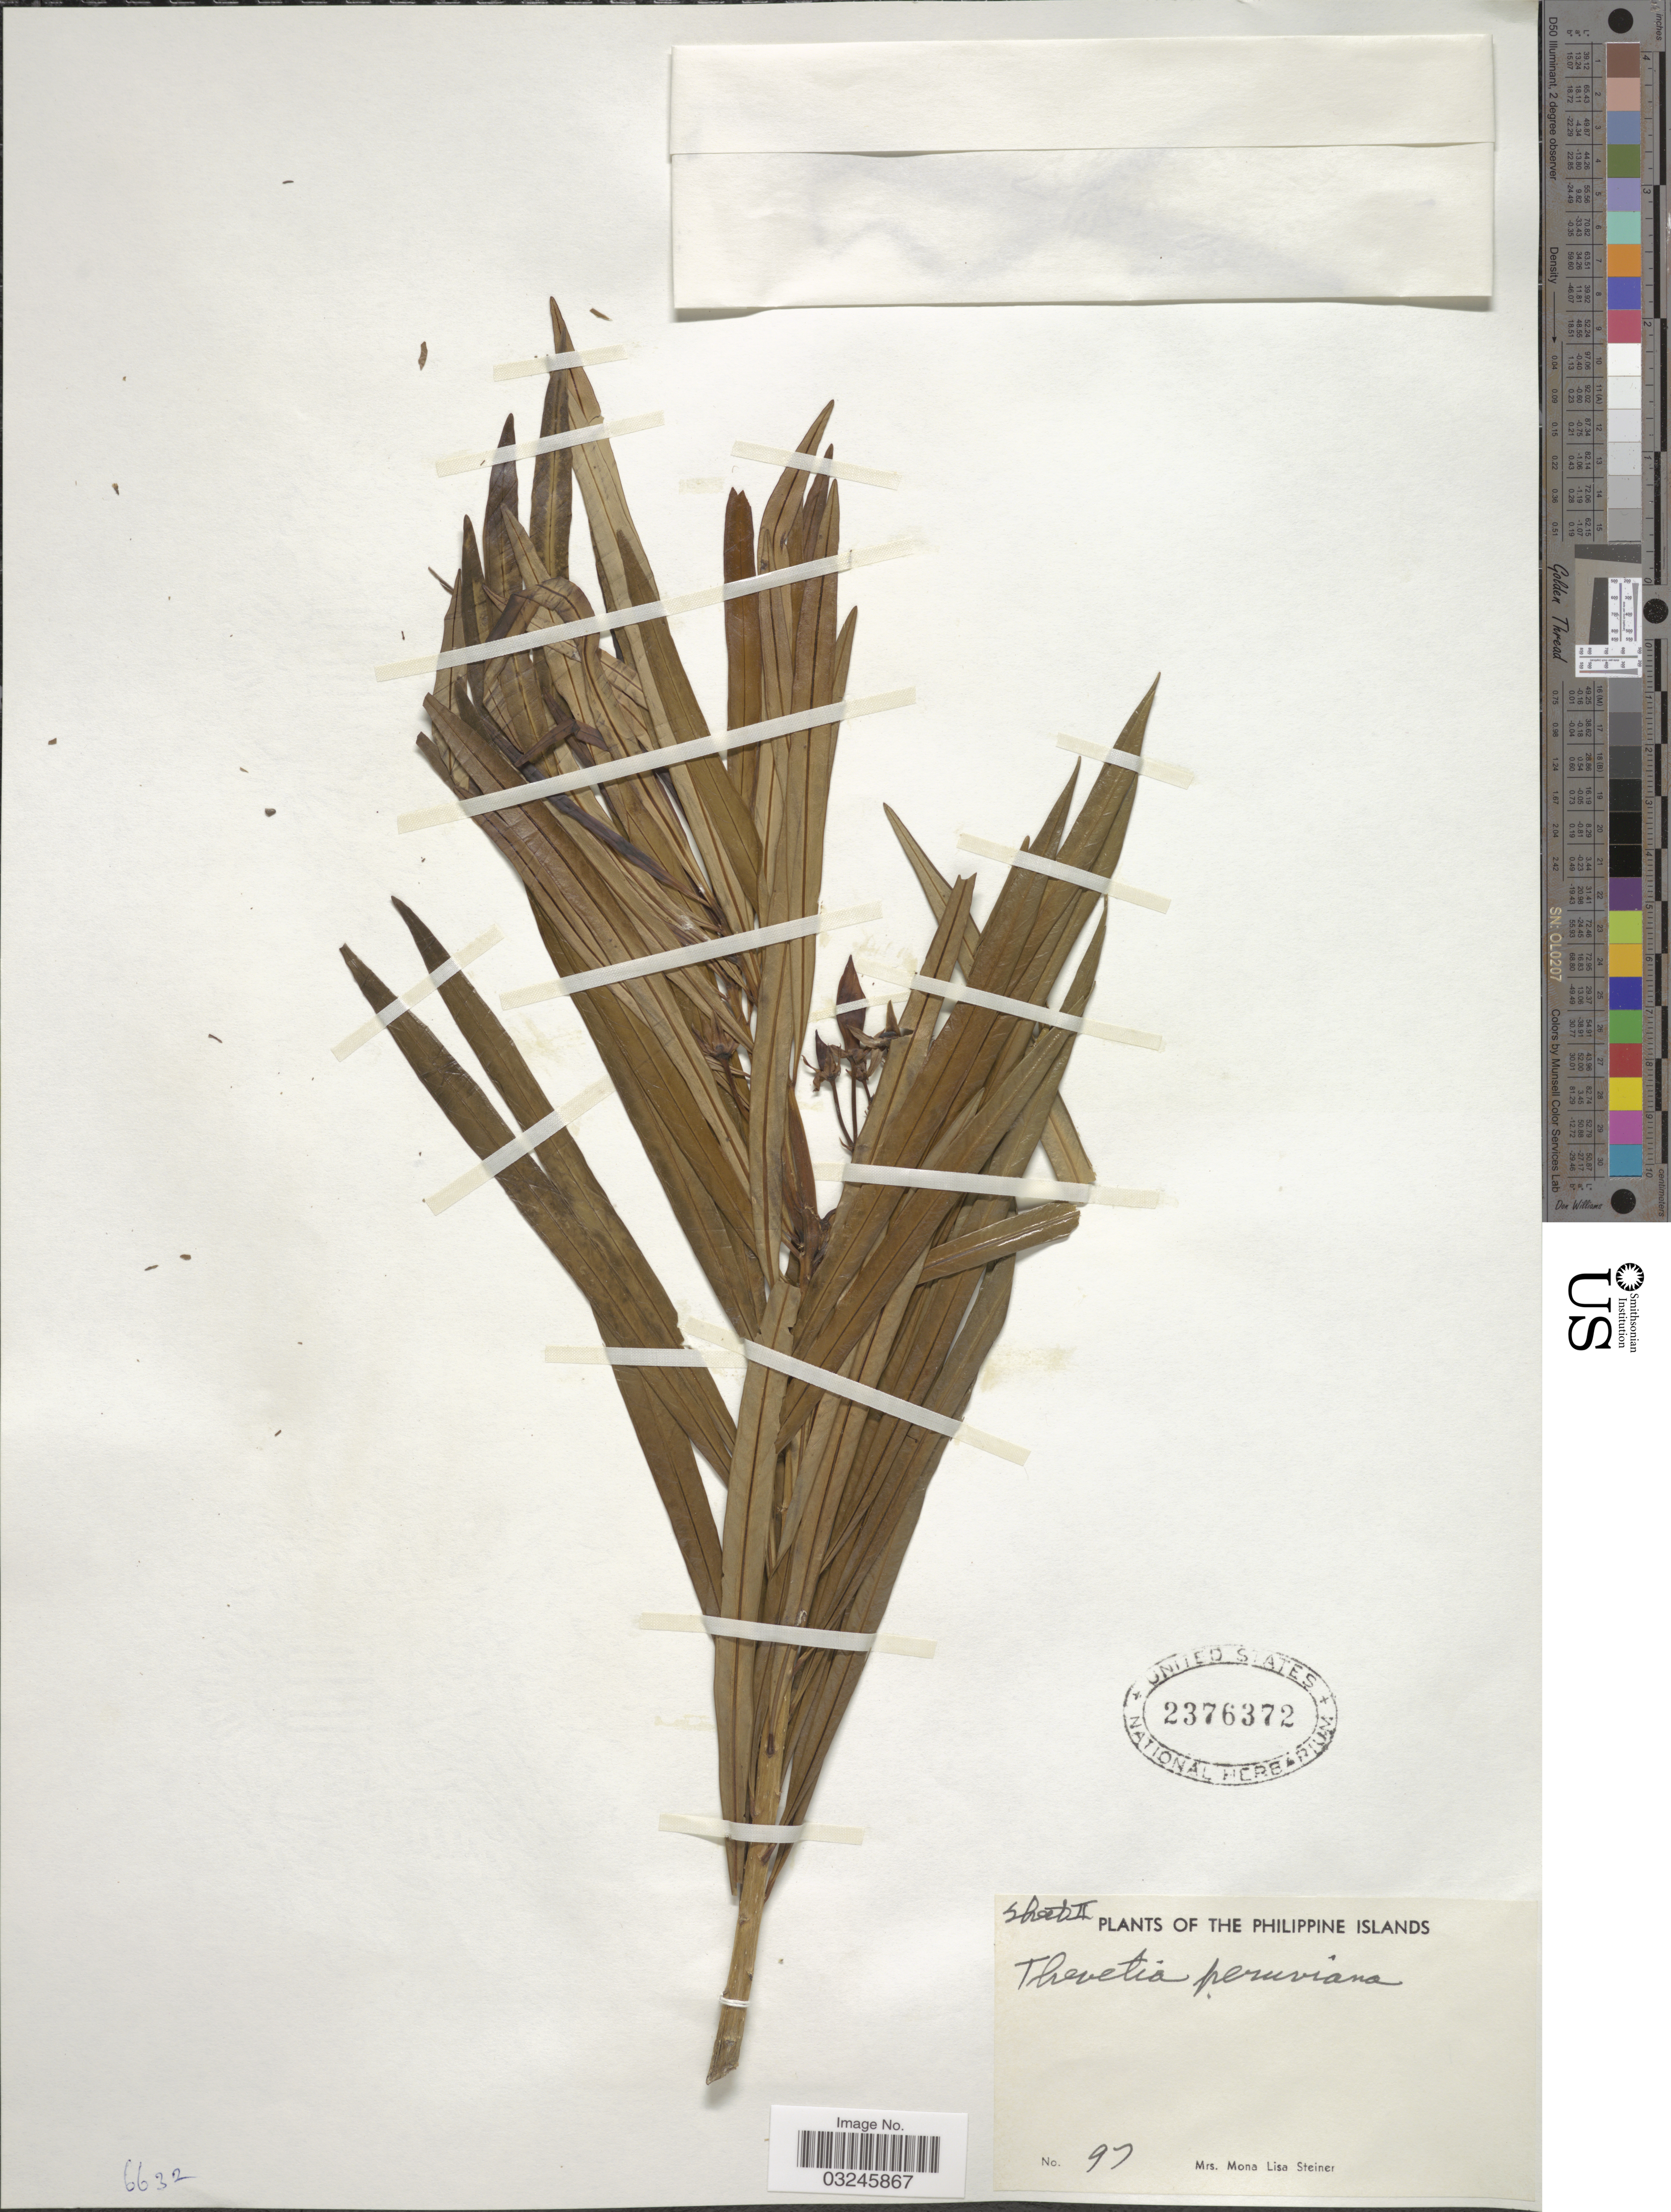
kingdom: Plantae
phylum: Tracheophyta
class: Magnoliopsida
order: Gentianales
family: Apocynaceae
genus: Thevetia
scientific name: Thevetia peruviana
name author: (Pers.) K. Schum.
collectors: M. Steiner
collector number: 97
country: Philippines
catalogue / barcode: US 2376372